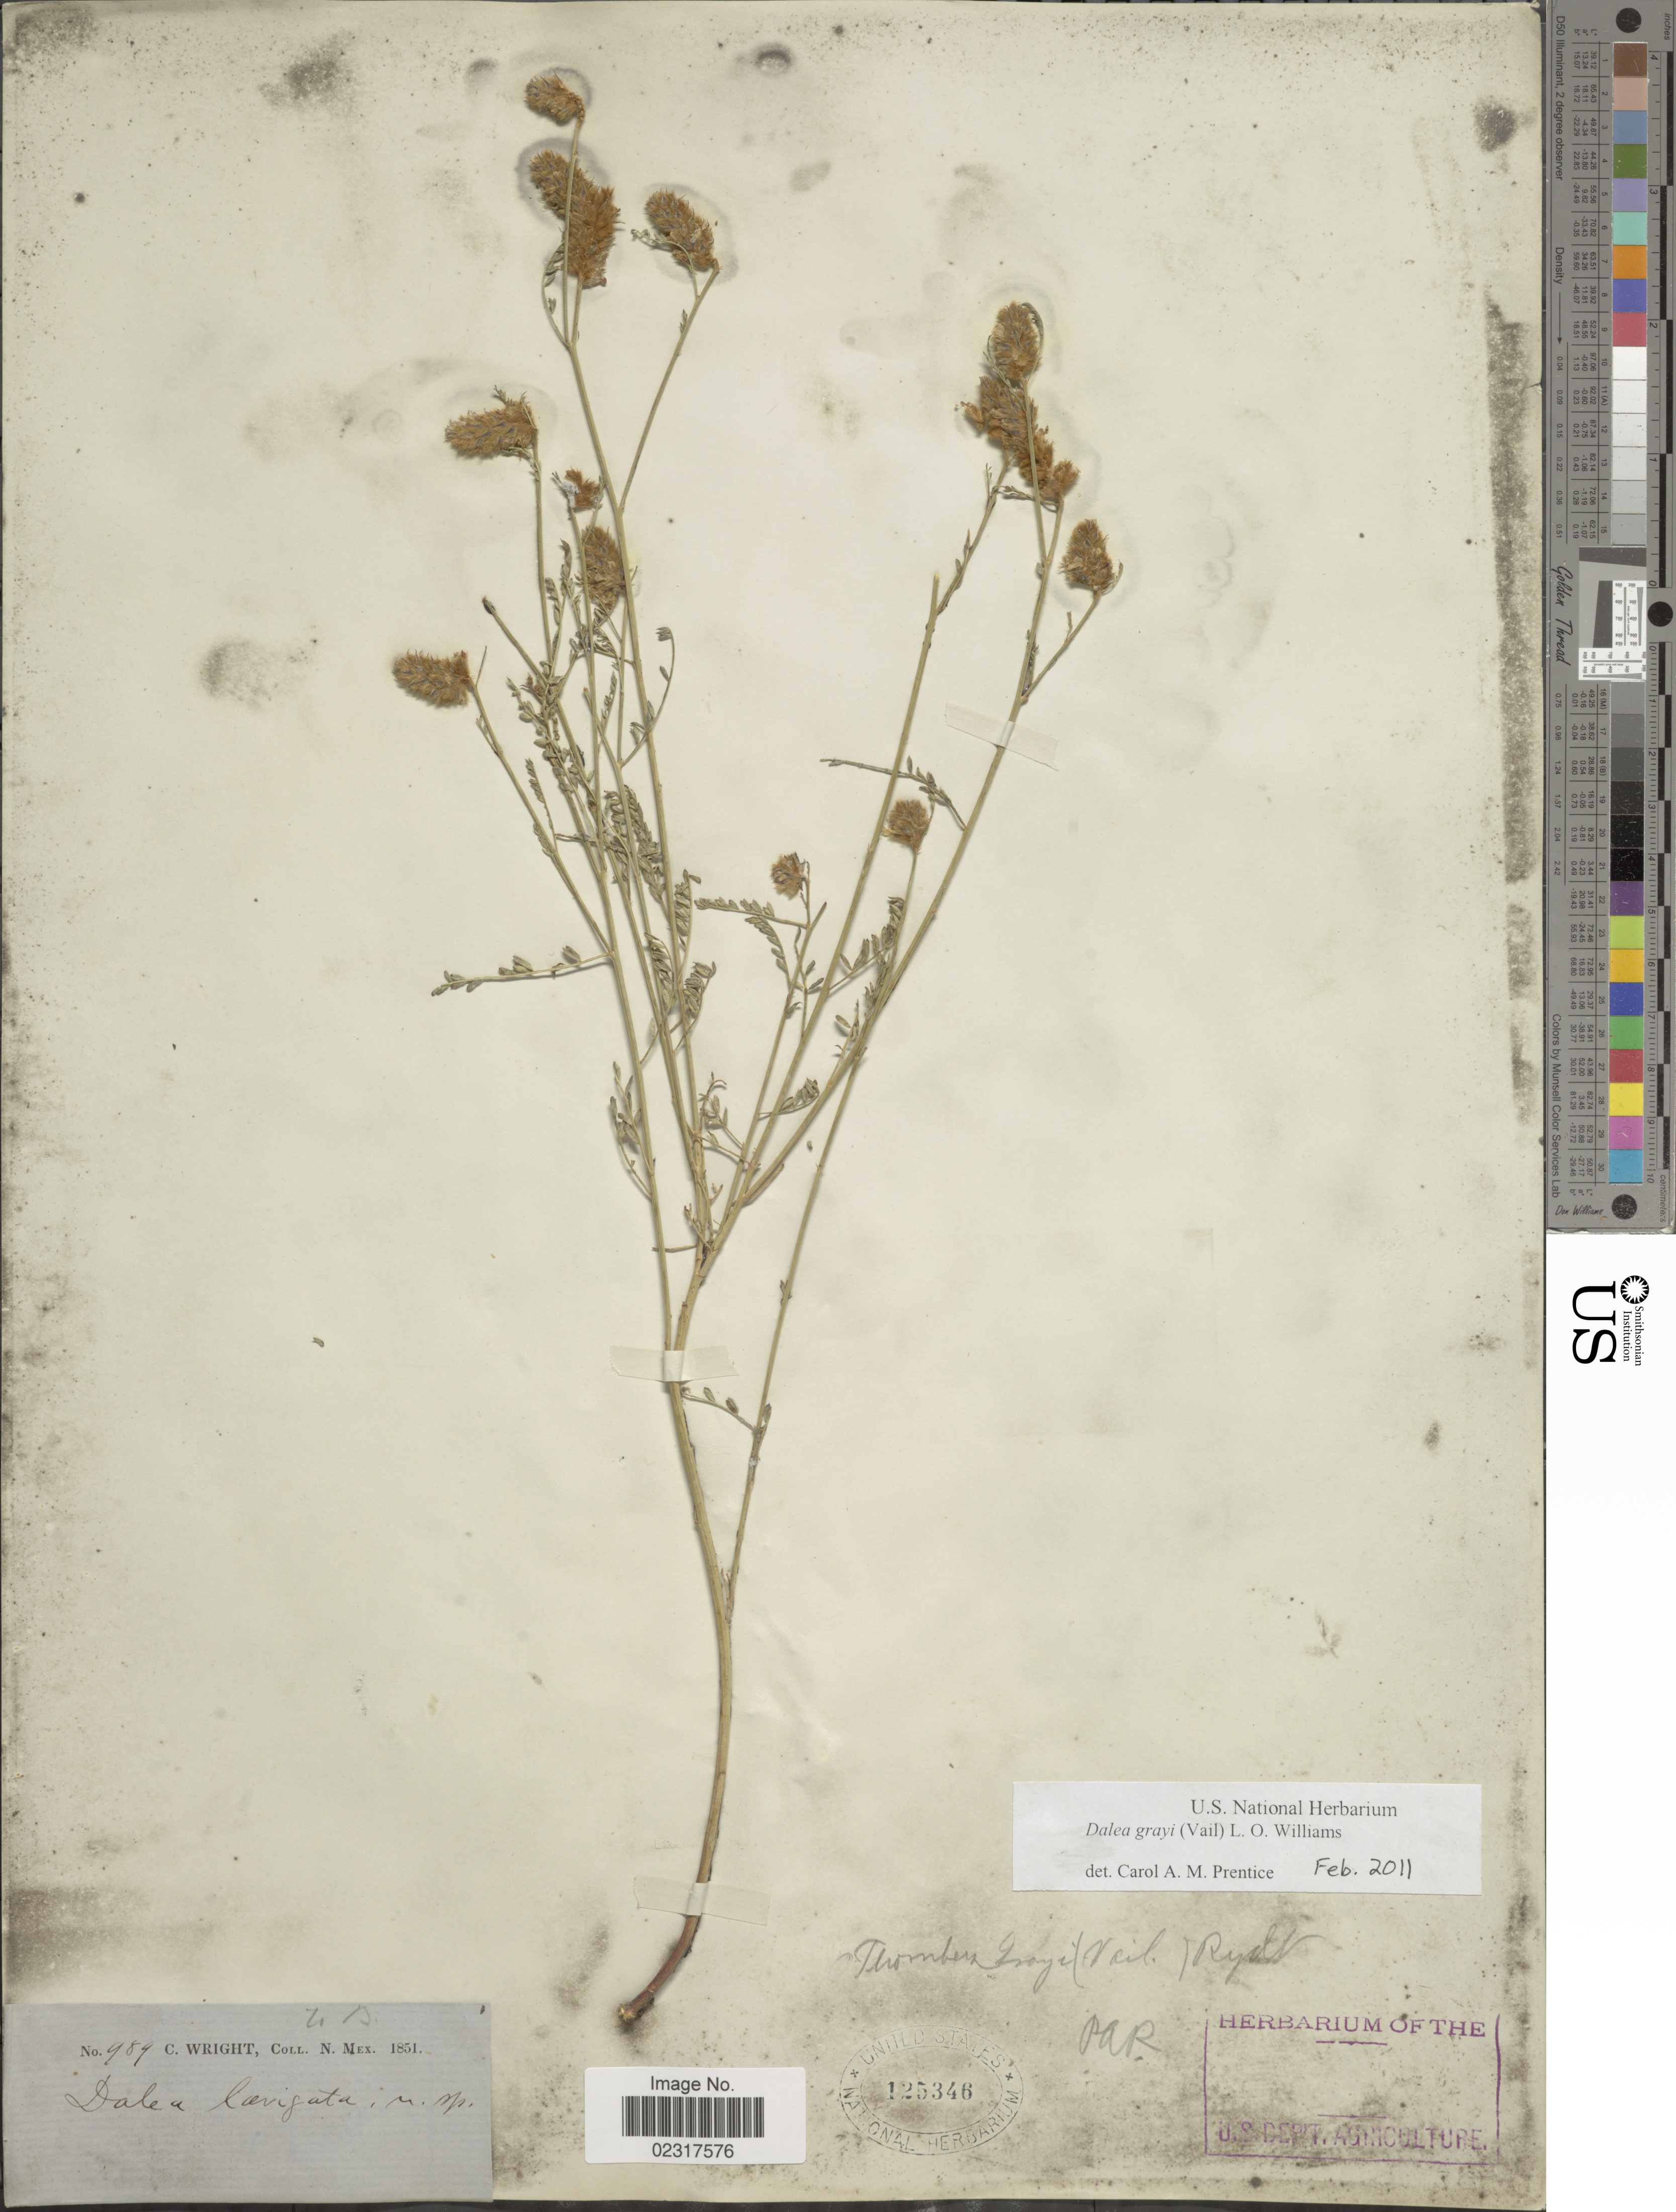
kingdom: Plantae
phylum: Tracheophyta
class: Magnoliopsida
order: Fabales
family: Fabaceae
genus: Dalea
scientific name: Dalea grayi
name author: (Vail) L.O. Williams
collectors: C. Wright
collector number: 989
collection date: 1851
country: United States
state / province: New Mexico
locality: N. Mex.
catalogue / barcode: US 125346